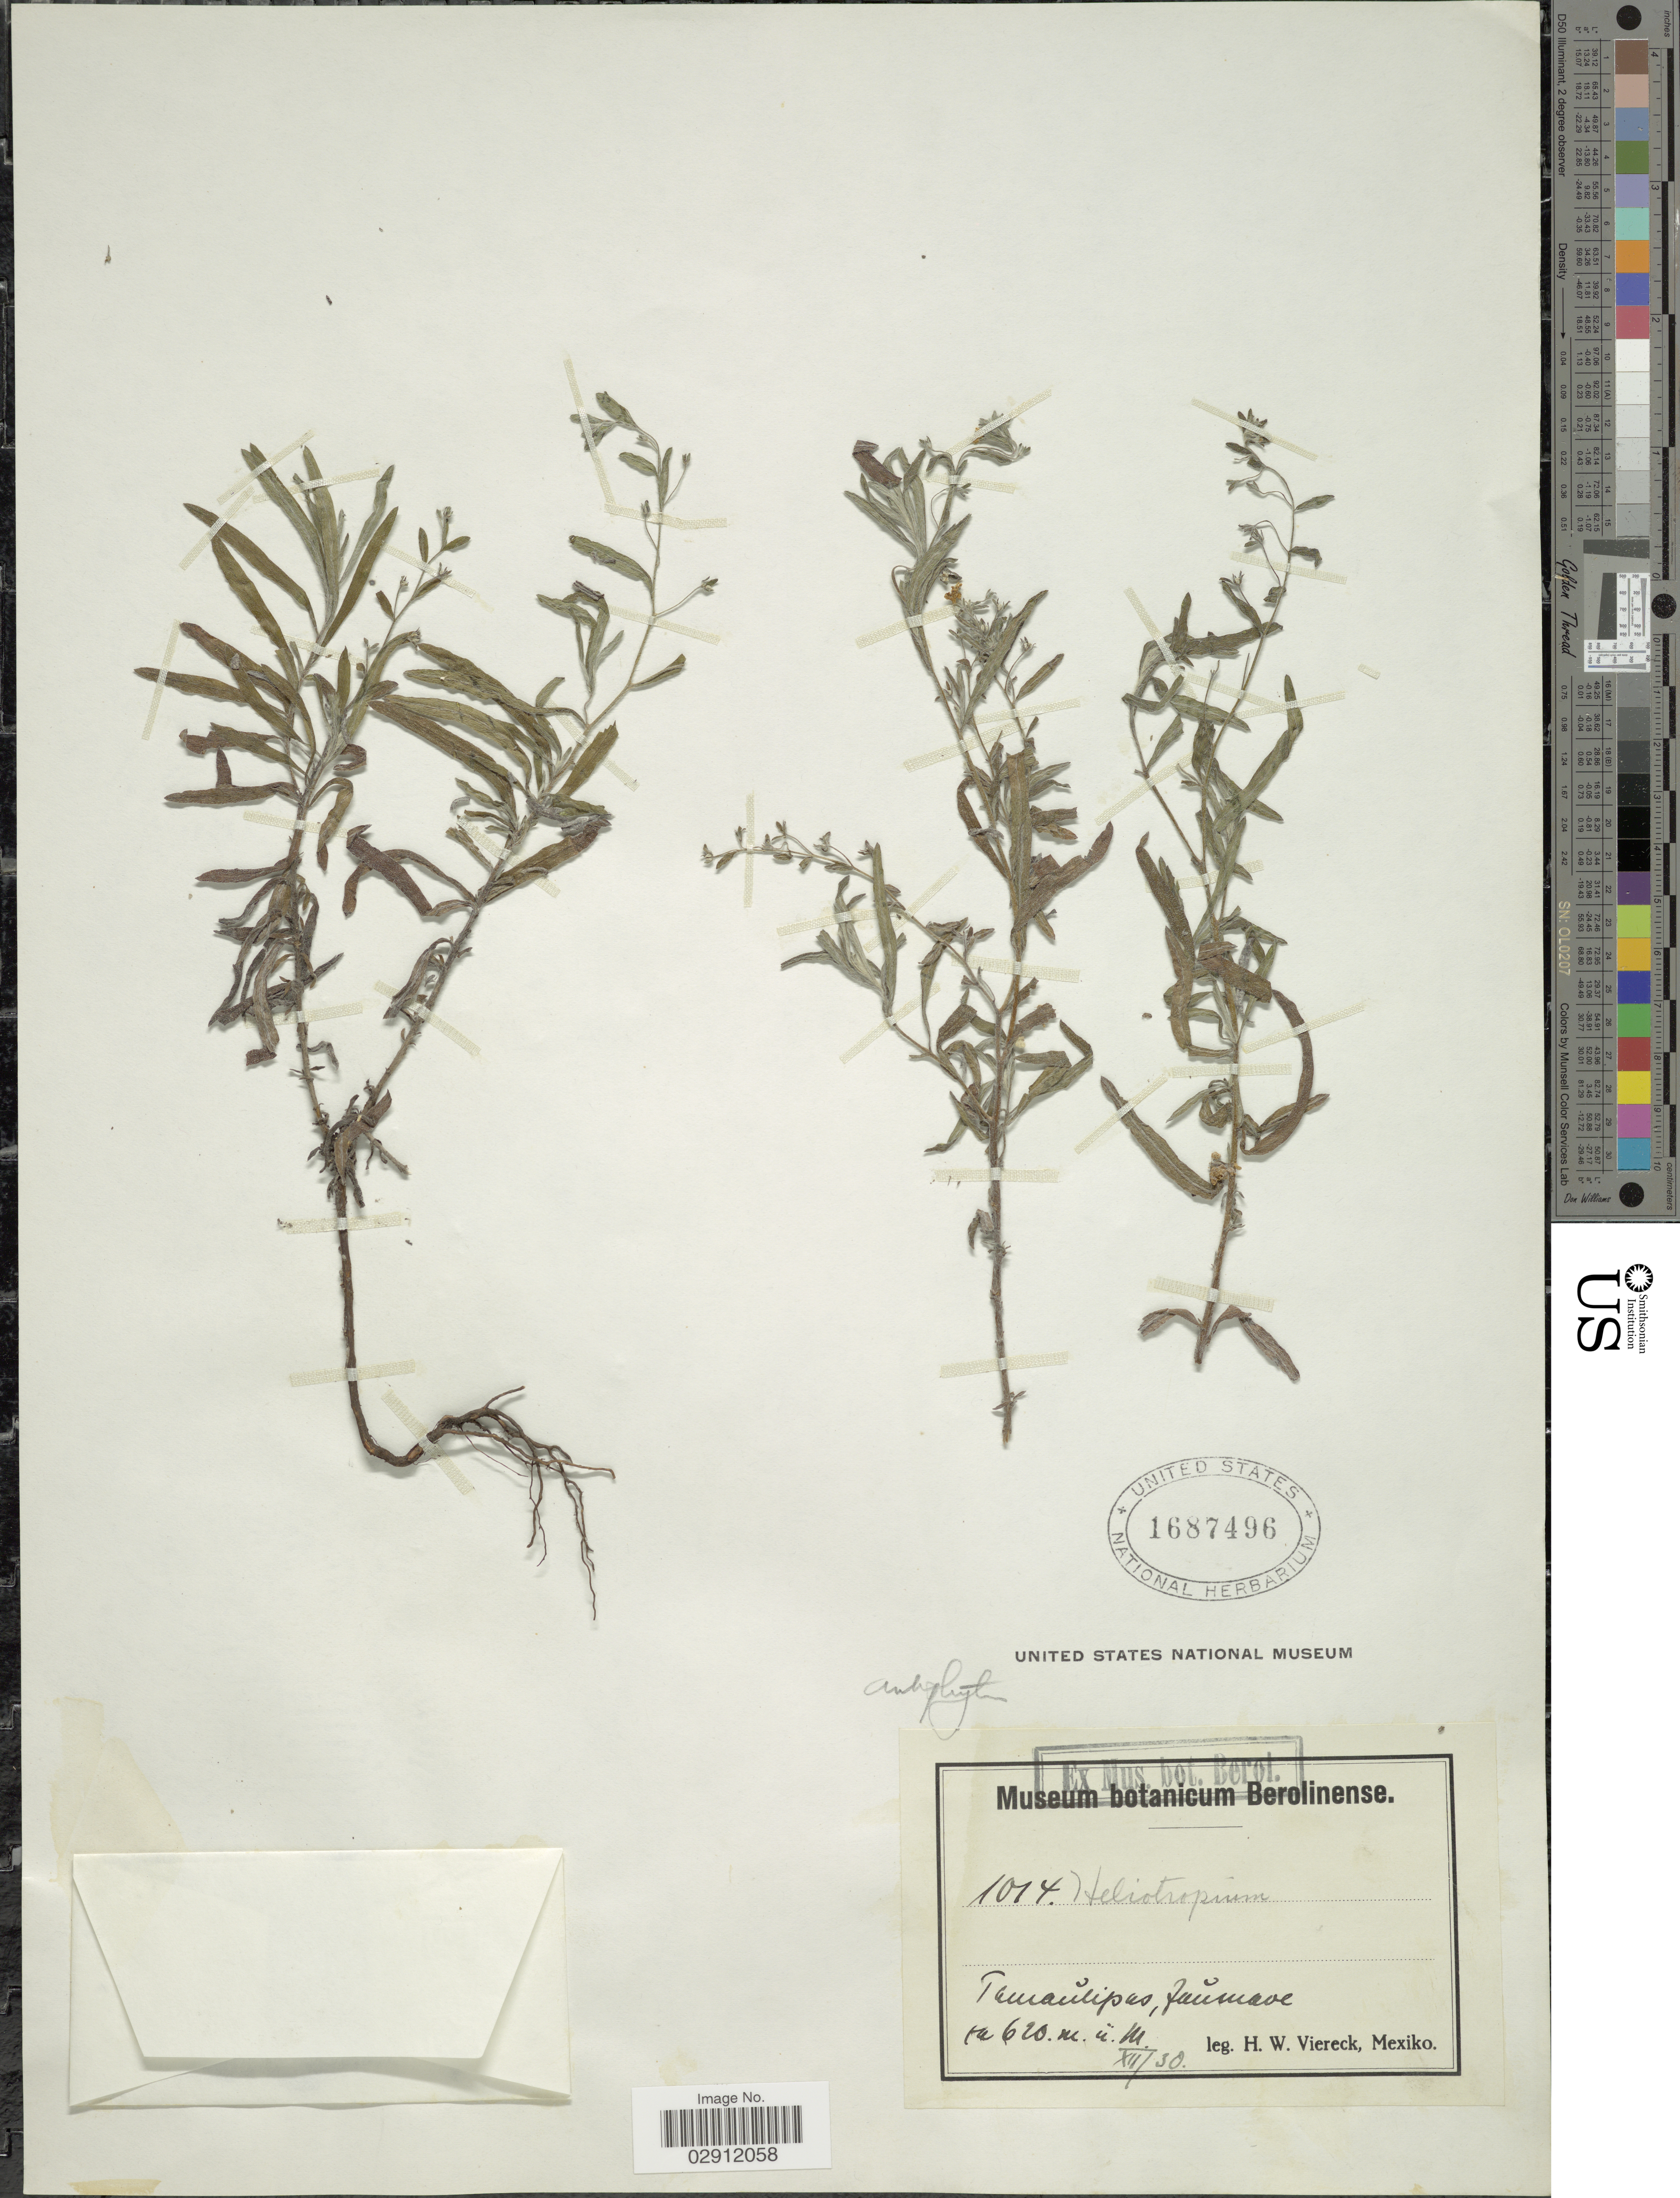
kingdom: Plantae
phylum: Tracheophyta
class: Magnoliopsida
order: Boraginales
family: Boraginaceae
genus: Antiphytum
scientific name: Antiphytum heliotropioides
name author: A. DC.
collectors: H. W. Viereck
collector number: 1014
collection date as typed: Transcribed d/m/y: /12/30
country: Mexico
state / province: Tamaulipas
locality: Jaúmave.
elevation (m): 620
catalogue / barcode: US 1687496